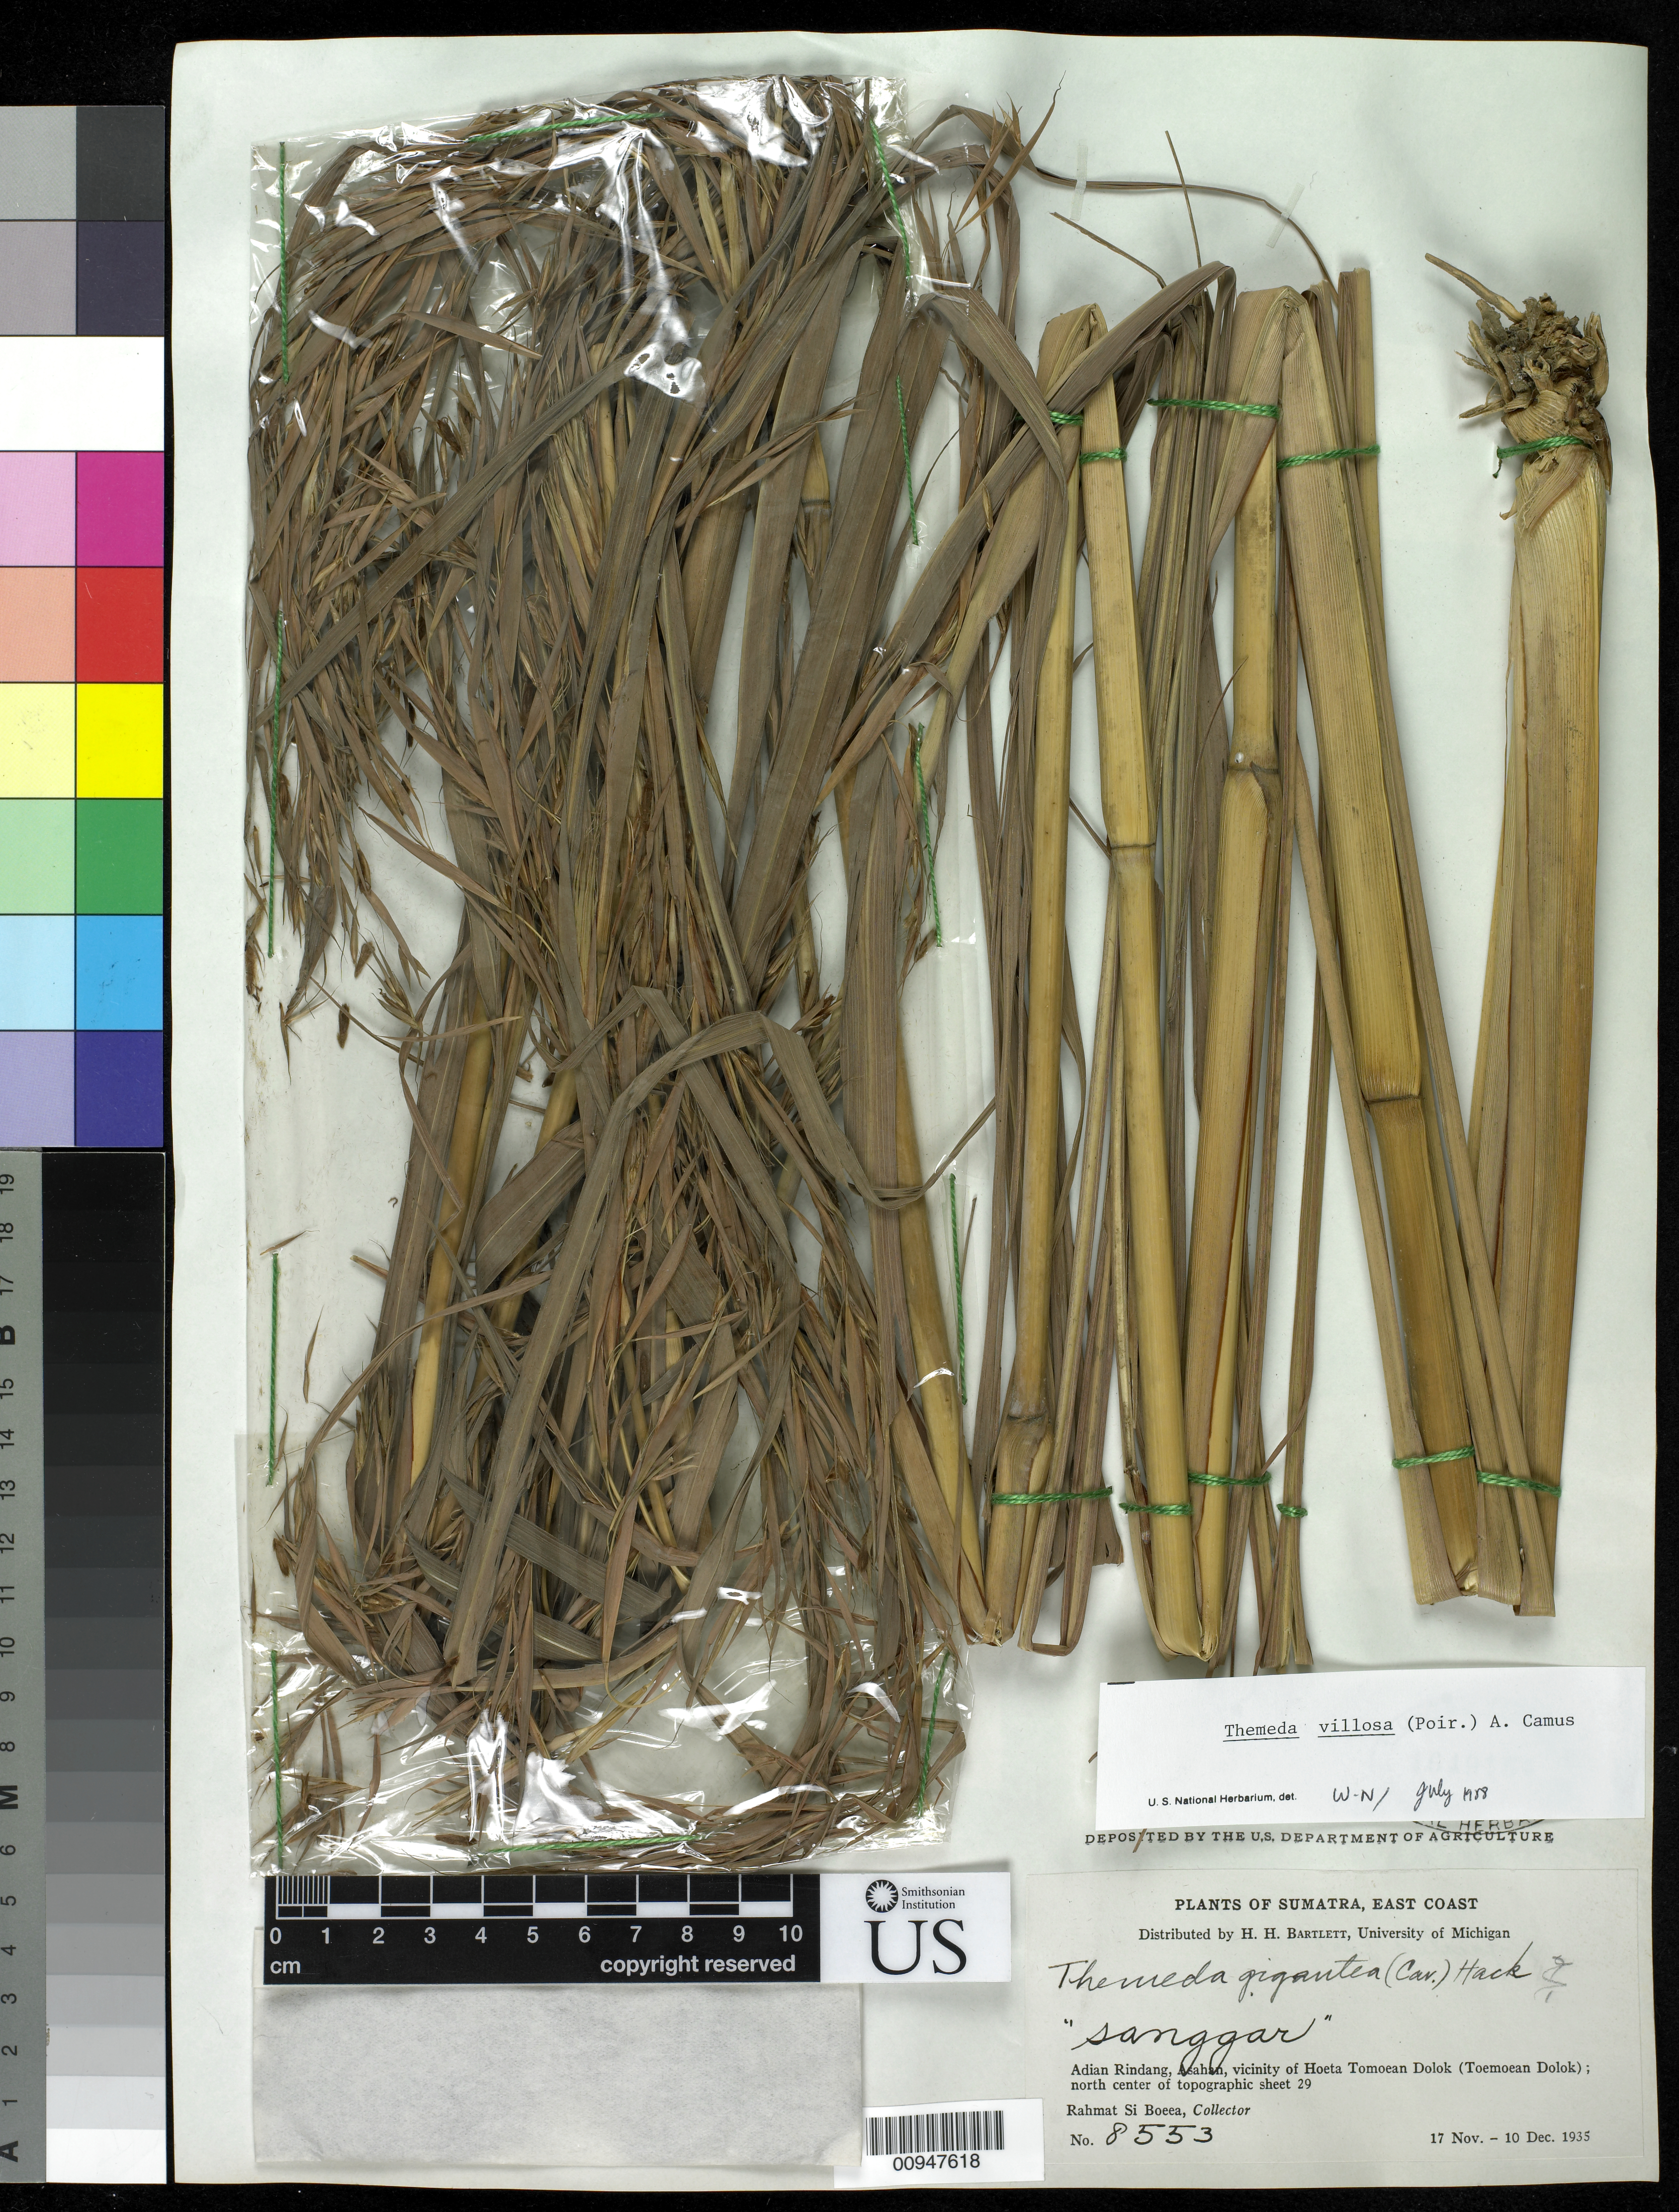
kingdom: Plantae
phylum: Tracheophyta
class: Liliopsida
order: Poales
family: Poaceae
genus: Themeda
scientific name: Themeda villosa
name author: (Lam.) A. Camus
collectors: Rahmat Si Boeea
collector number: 8553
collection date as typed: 17 Nov 1935 to 10 Dec 1935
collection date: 1935-11-17/1935-12-10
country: Indonesia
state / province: Sumatra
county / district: Aceh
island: Sumatra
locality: Adian Rindang, Asahan, vicinity of Hoeta Tomoean Dolok (Toemoean Dolok)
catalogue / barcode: US 1649165